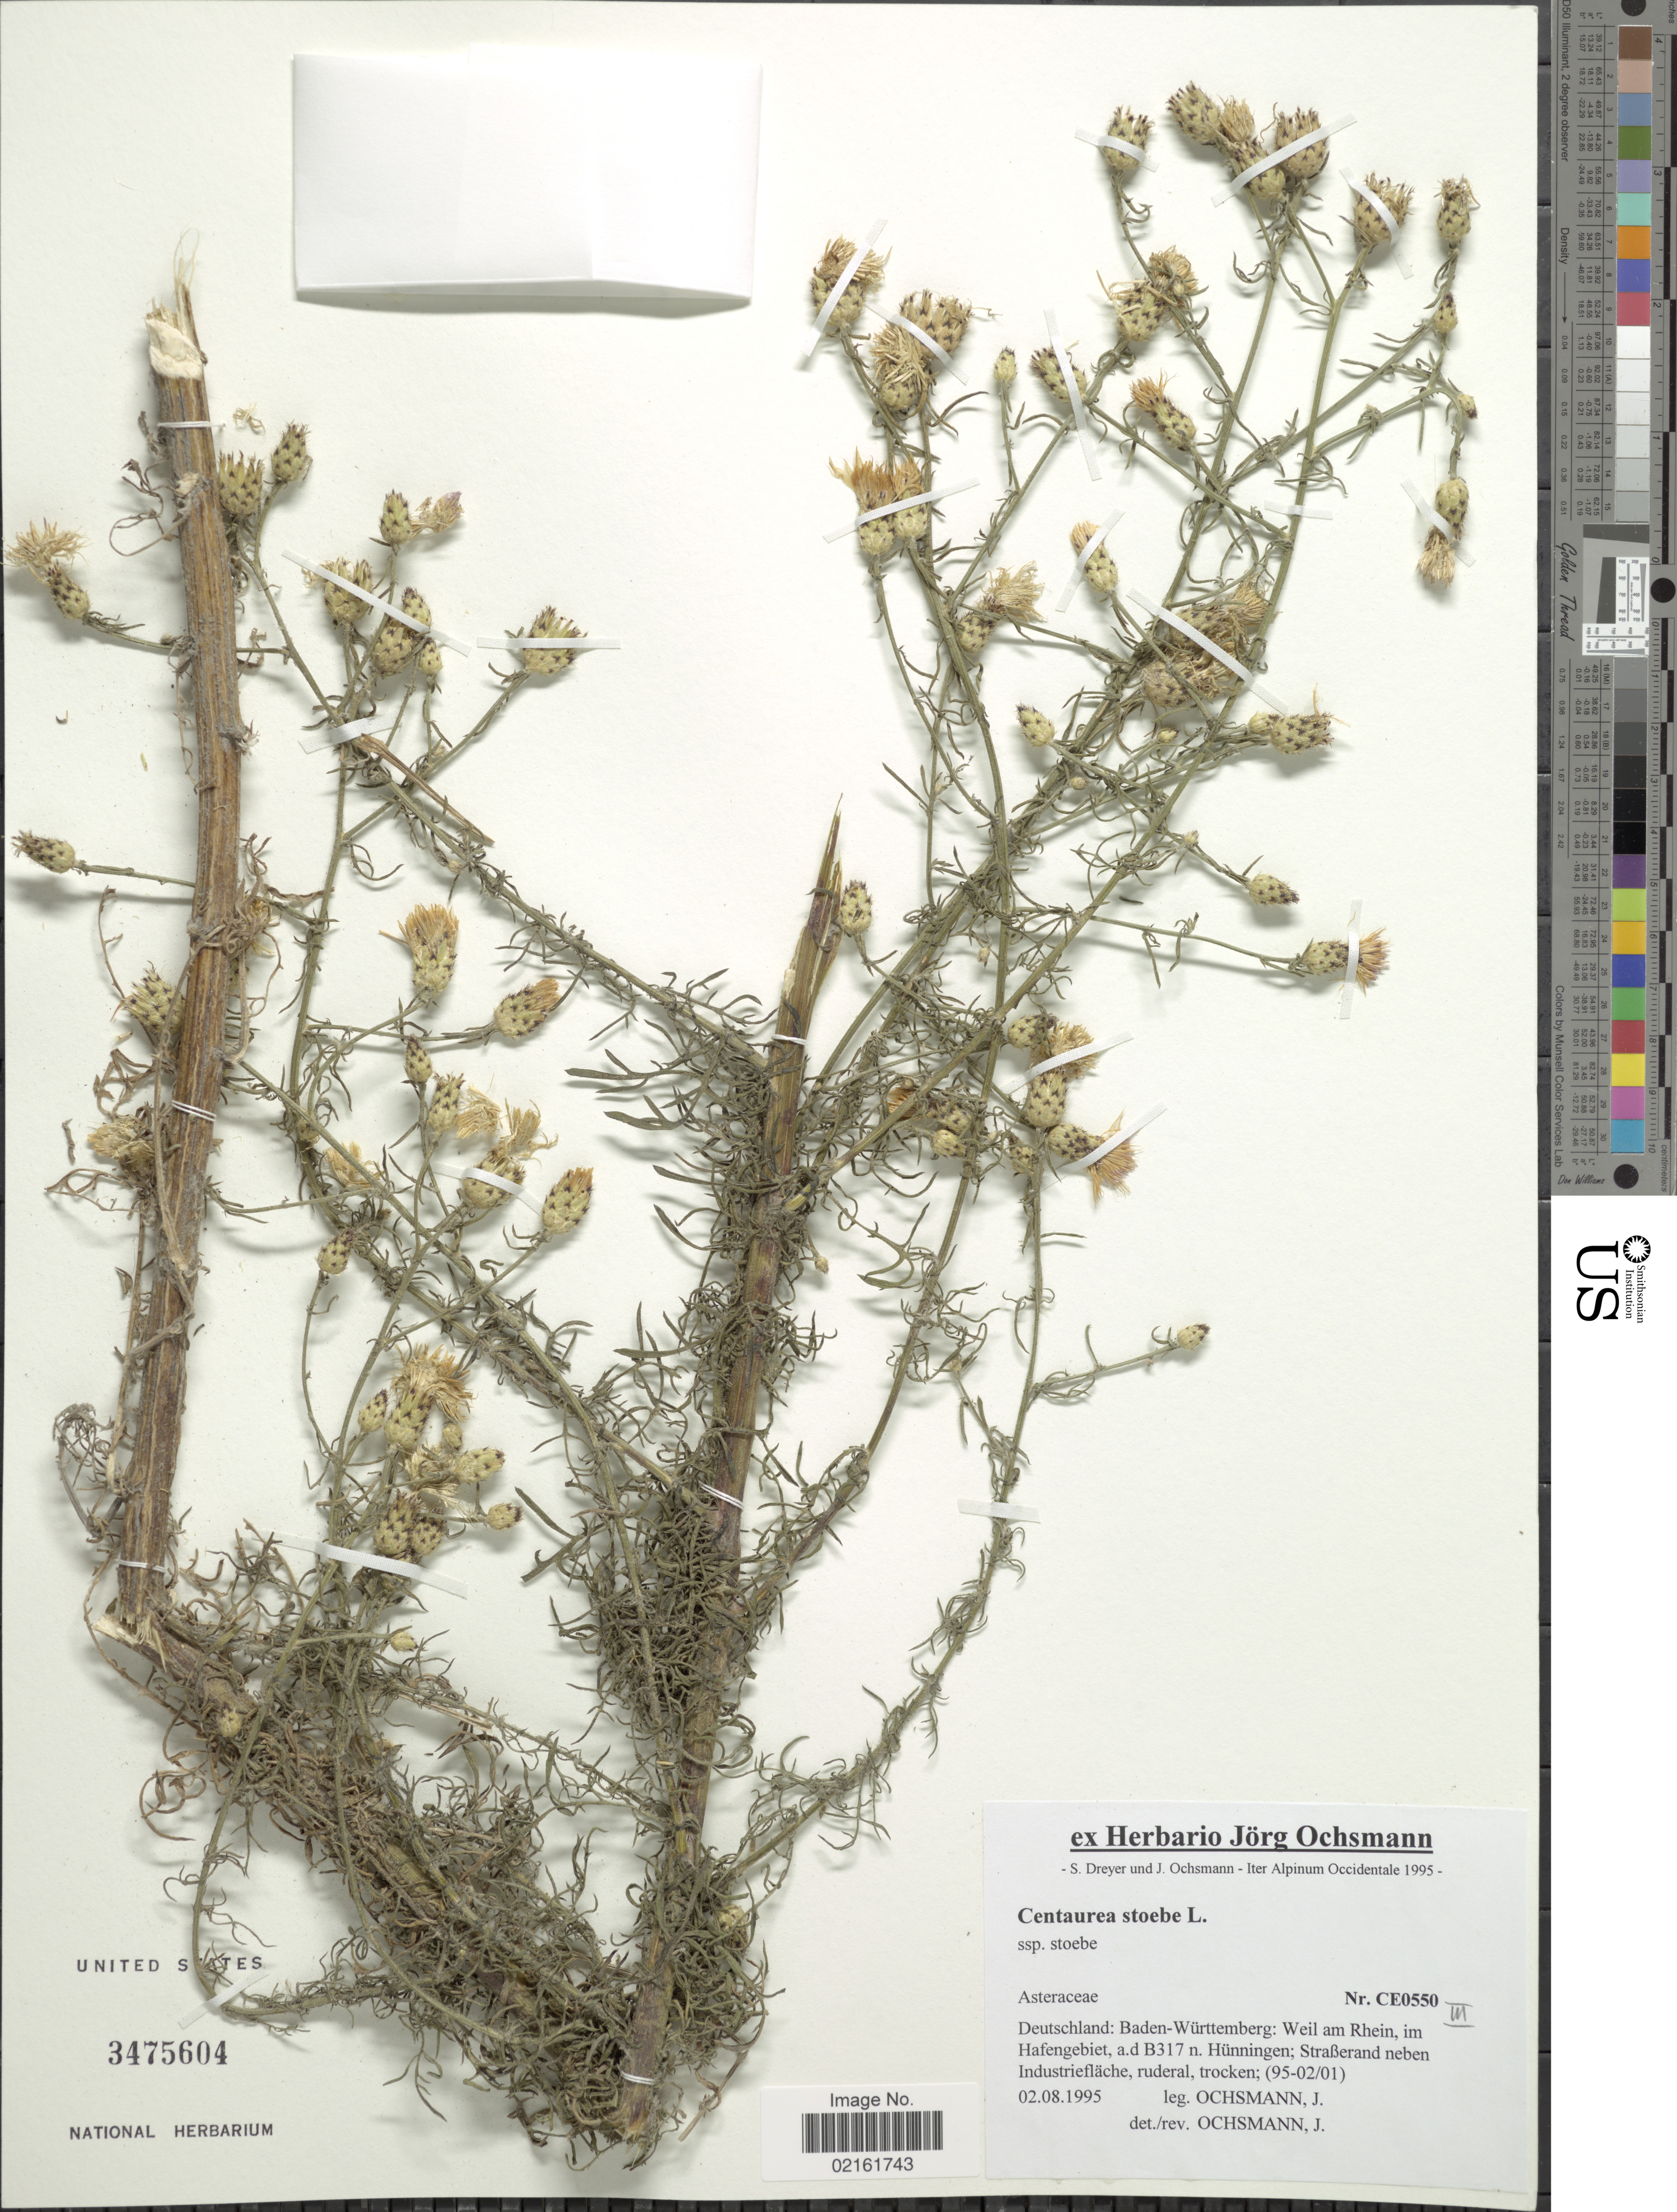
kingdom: Plantae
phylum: Tracheophyta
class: Magnoliopsida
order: Asterales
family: Asteraceae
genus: Centaurea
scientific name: Centaurea stoebe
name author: Tausch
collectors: J. Ochsmann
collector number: CE0550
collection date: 1995-08-02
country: Germany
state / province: Baden-Württemberg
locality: Weil am Rhein, im Hafengebiet, a.d. B317 n. Hünningen; Straßerand neben Industriefläche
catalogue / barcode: US 3475604